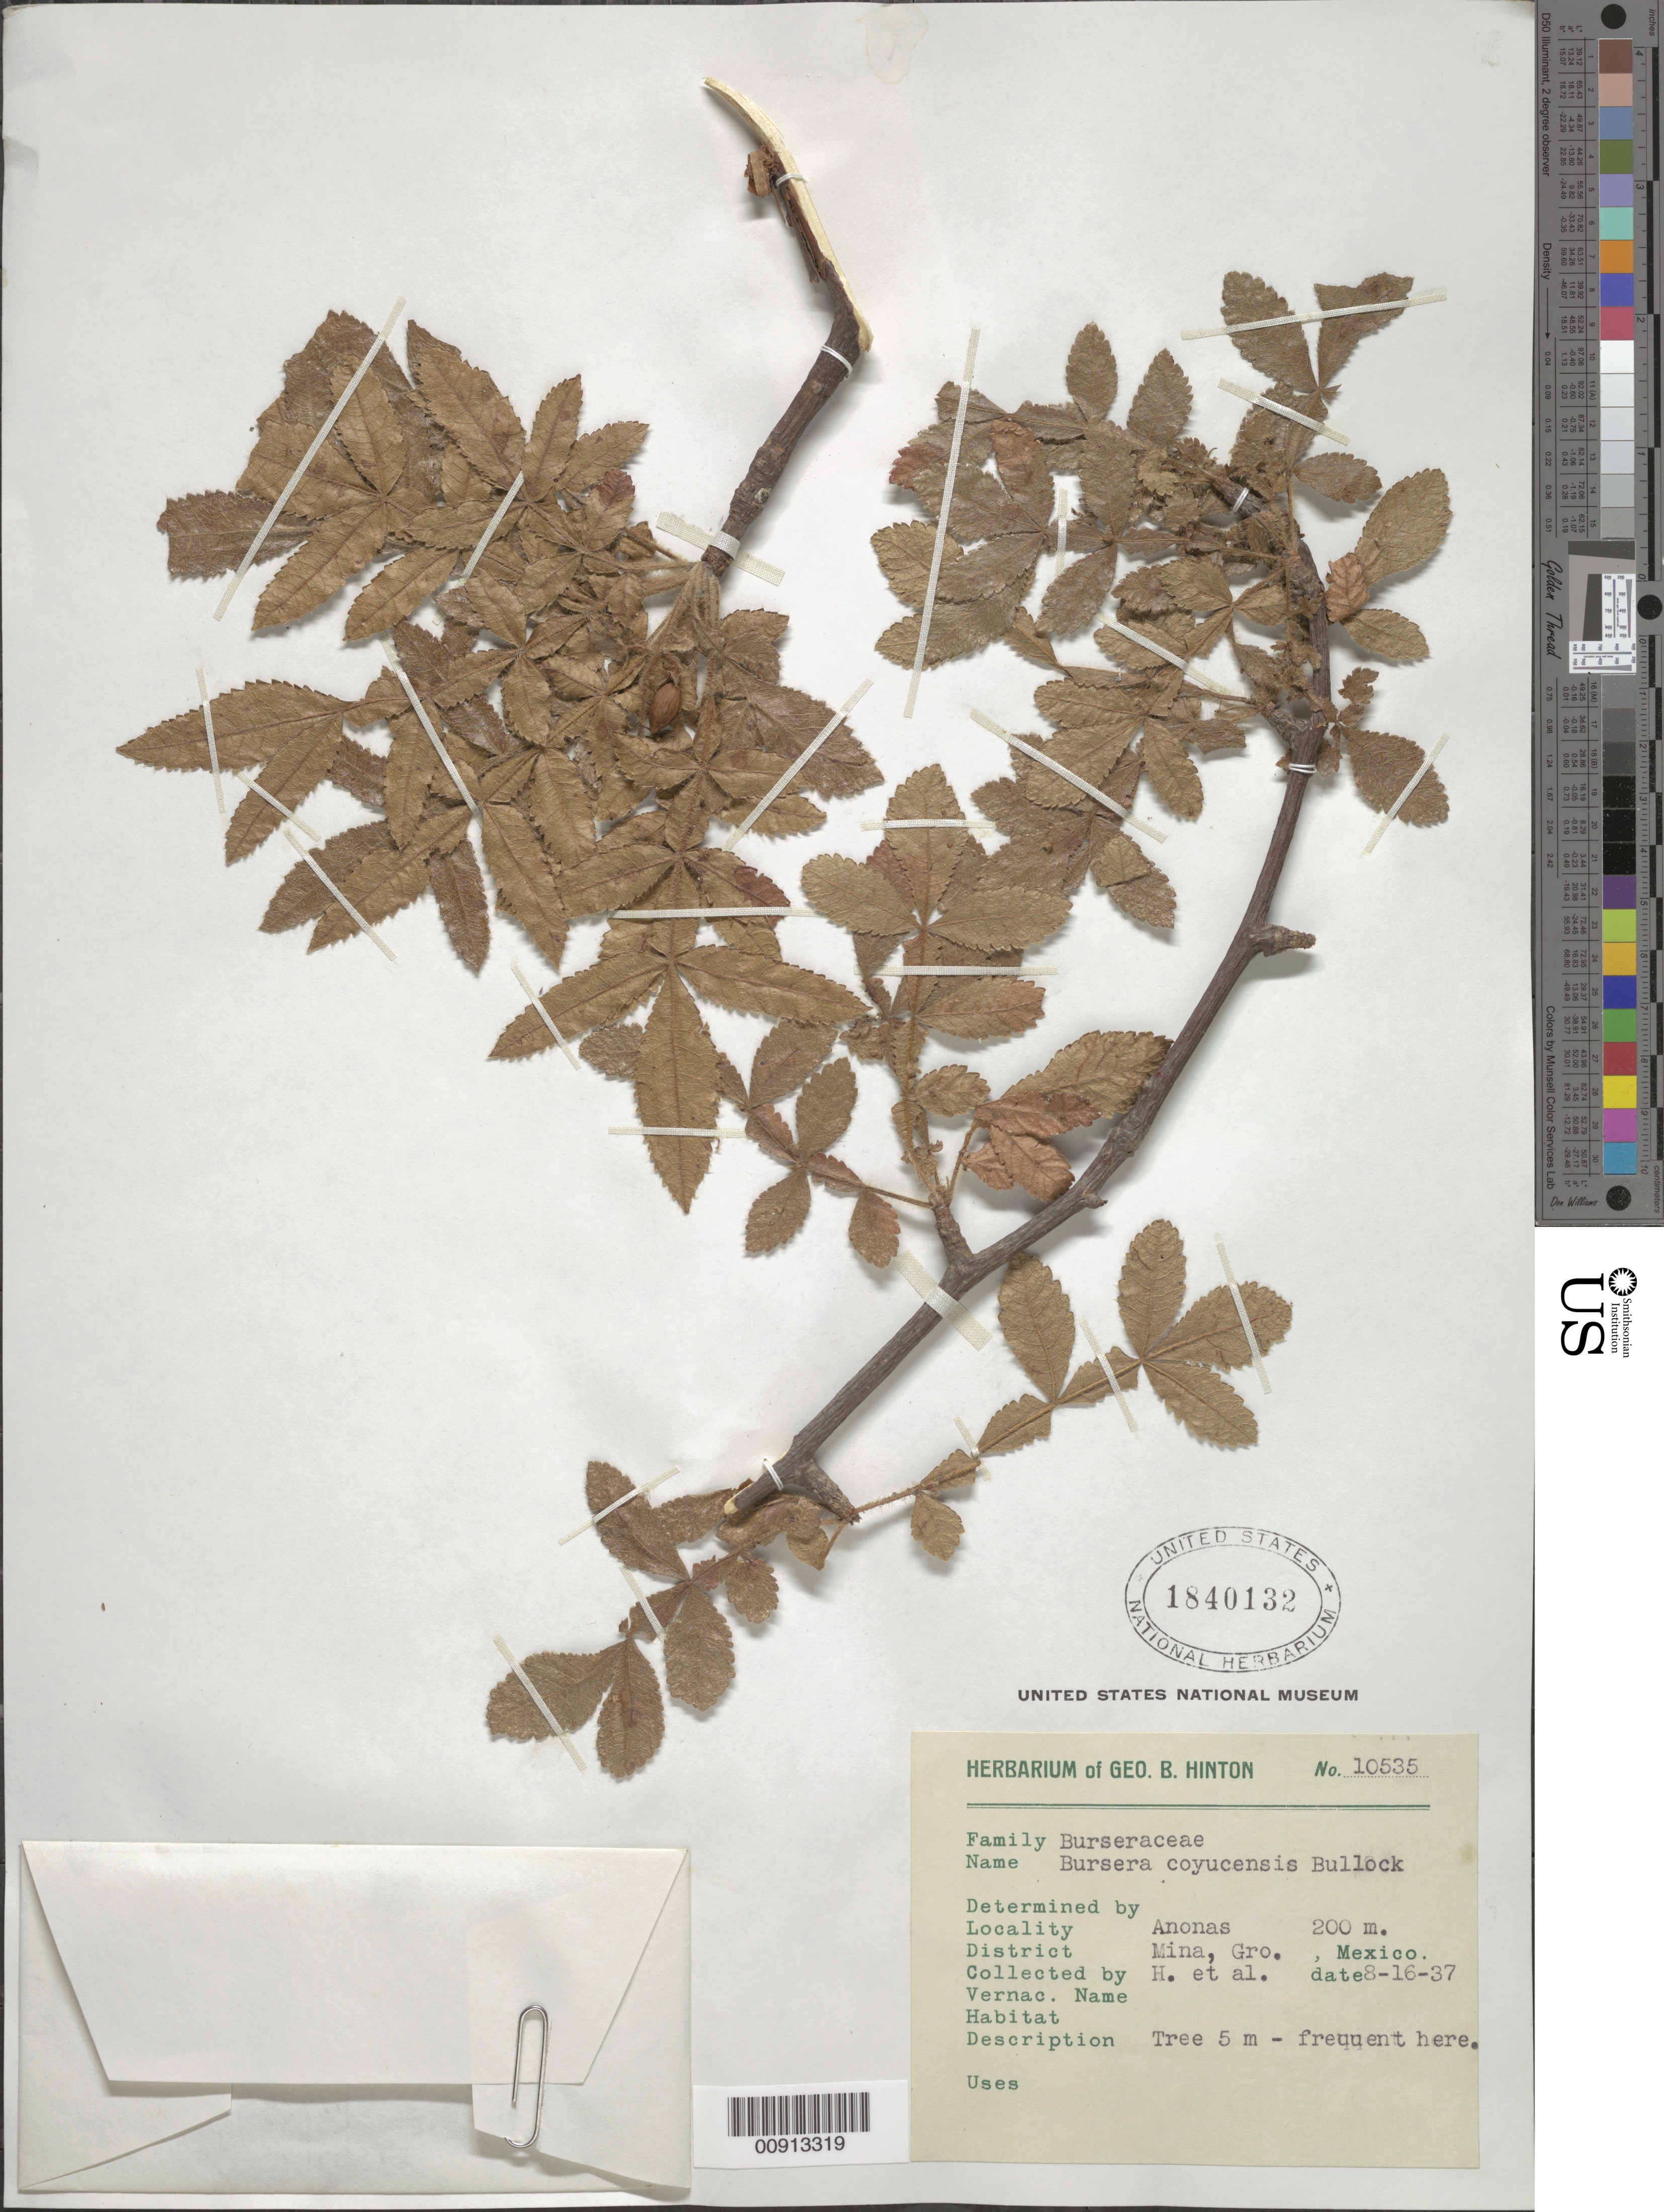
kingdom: Plantae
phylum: Tracheophyta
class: Magnoliopsida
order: Sapindales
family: Burseraceae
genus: Bursera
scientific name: Bursera coyucensis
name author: Bullock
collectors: G. B. Hinton & et al.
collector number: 10535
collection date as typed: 16 Aug 1937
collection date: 1937-08-16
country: Mexico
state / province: Guerrero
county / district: Mina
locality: Anonas, District Mina, Guerrero.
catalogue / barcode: US 1840132